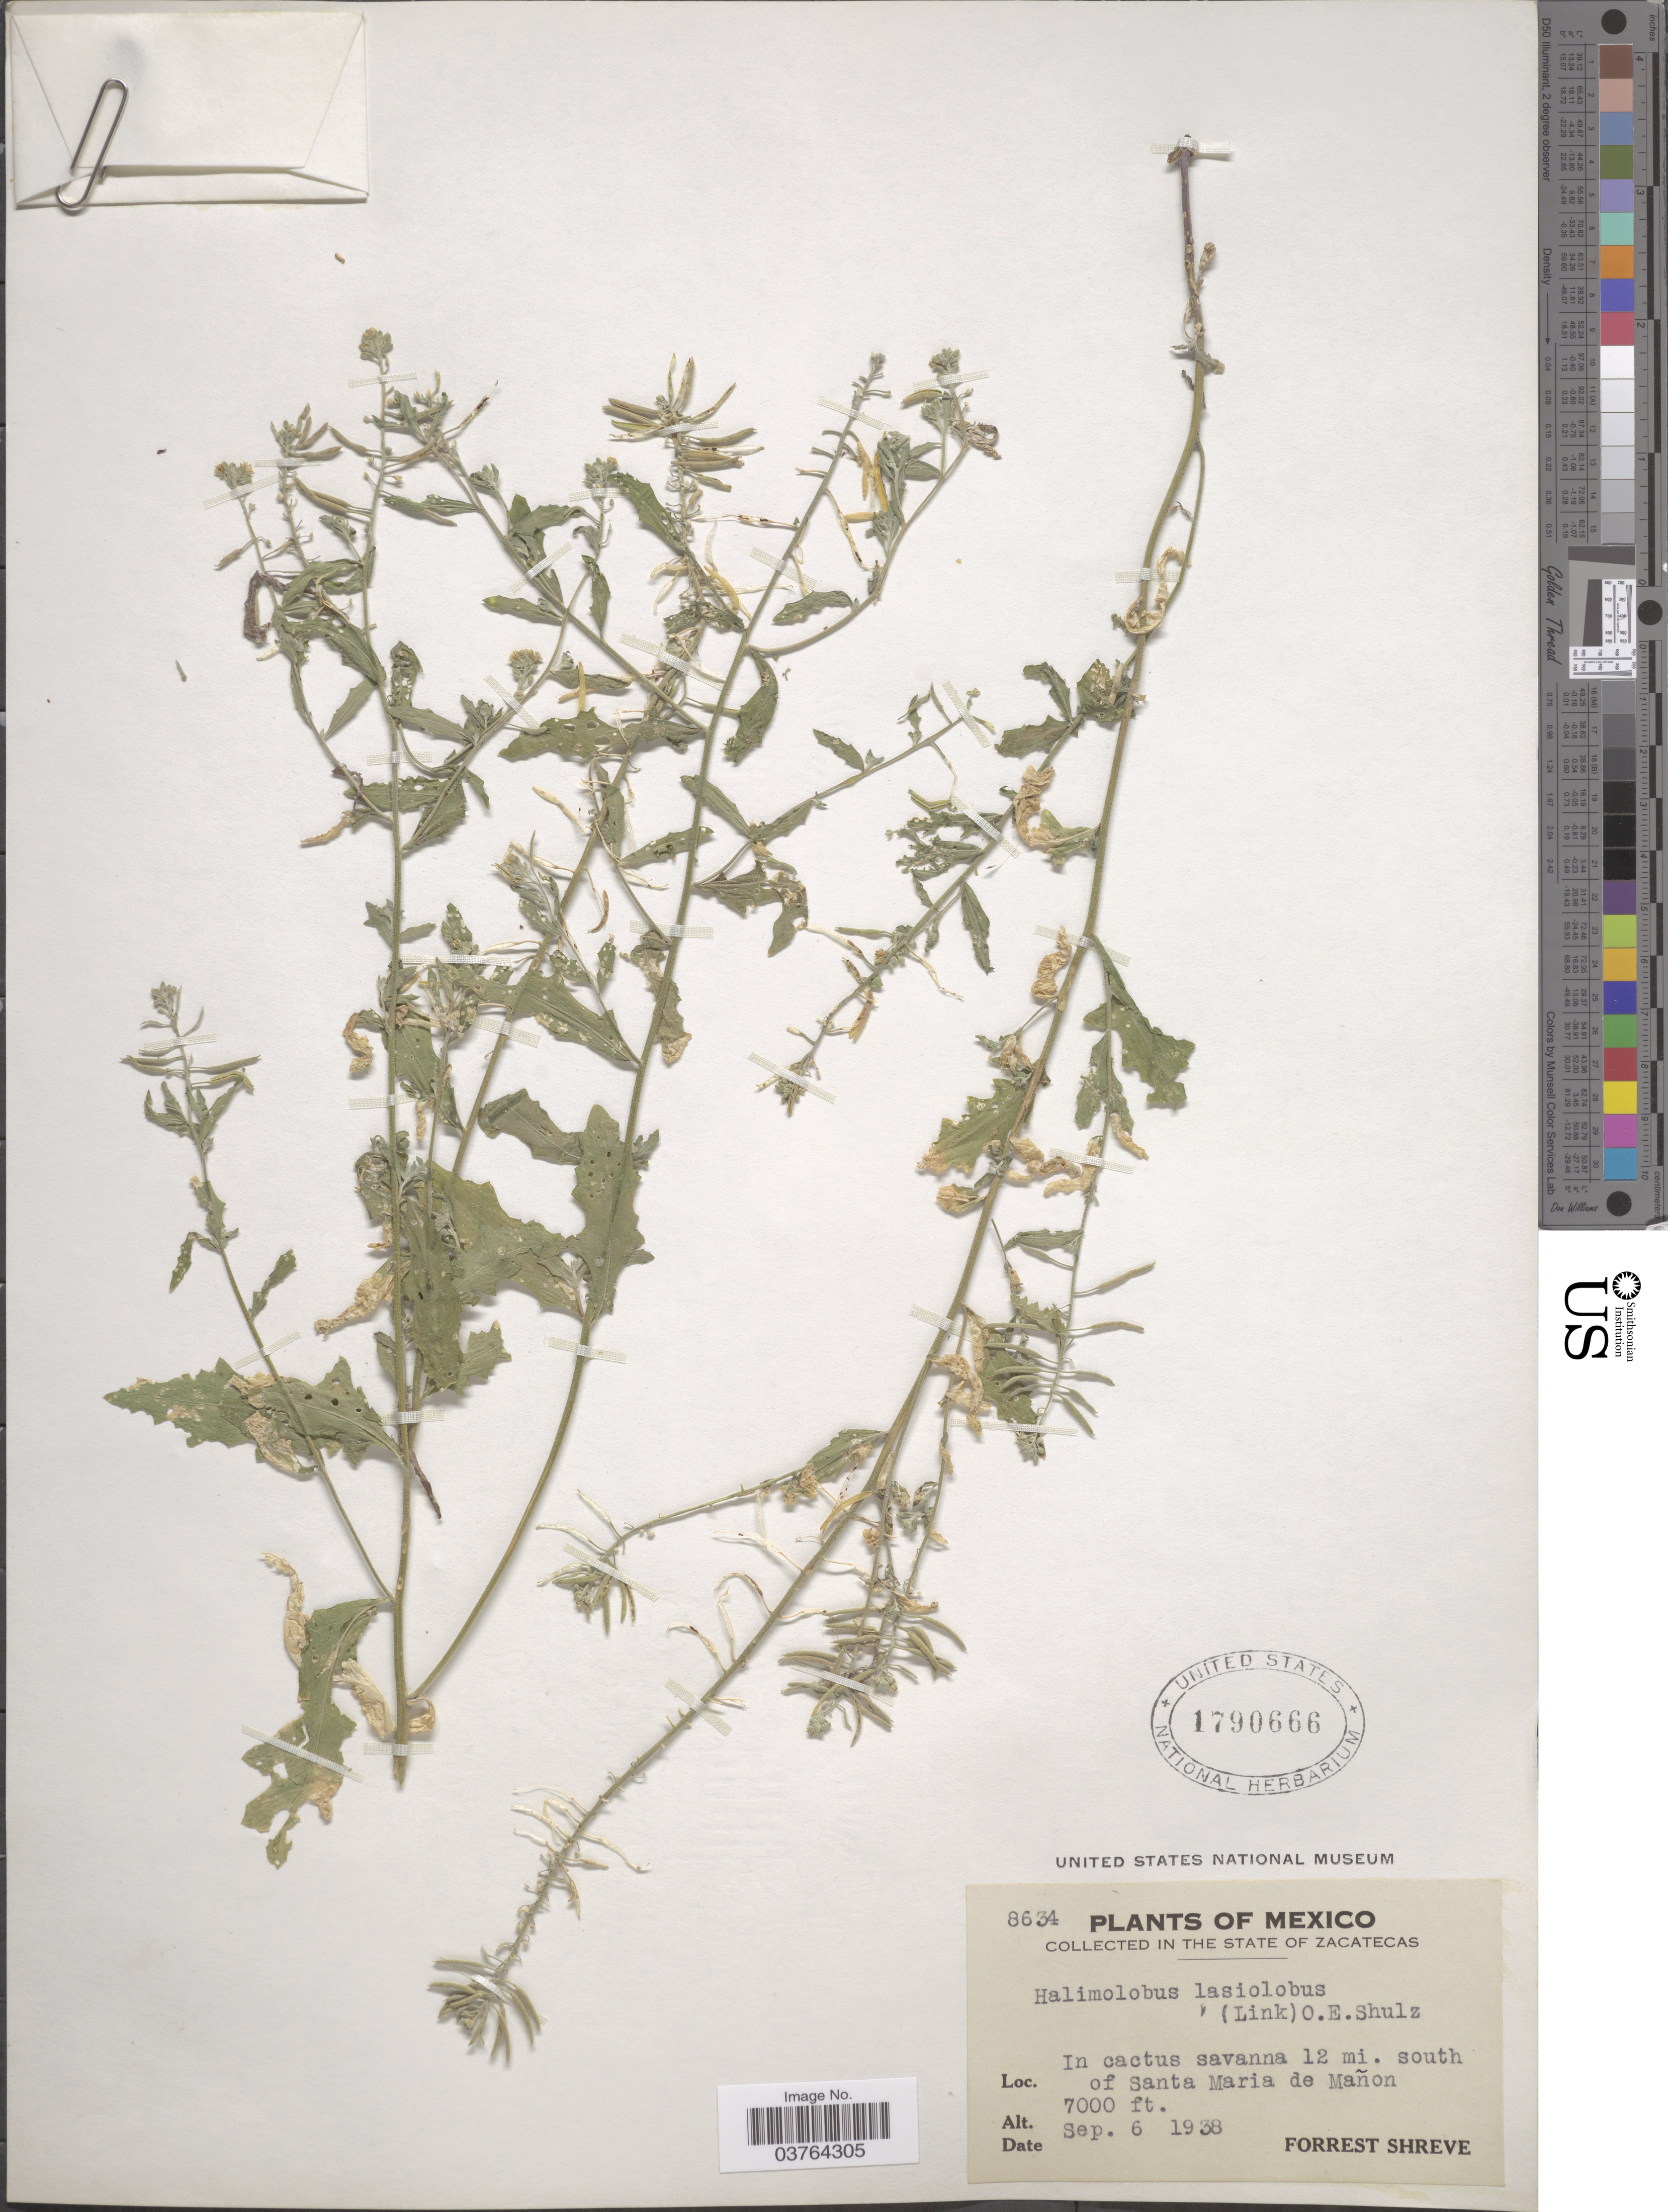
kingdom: Plantae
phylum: Tracheophyta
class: Magnoliopsida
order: Brassicales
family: Brassicaceae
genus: Halimolobos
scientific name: Halimolobos lasiolobus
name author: (Link) O.E. Schulz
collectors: F. Shreve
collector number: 8634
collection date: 1938-09-06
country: Mexico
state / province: Zacatecas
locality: In cactus savanna 12 mi. south of Santa Maria de Mañon.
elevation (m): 2134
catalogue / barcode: US 1790666